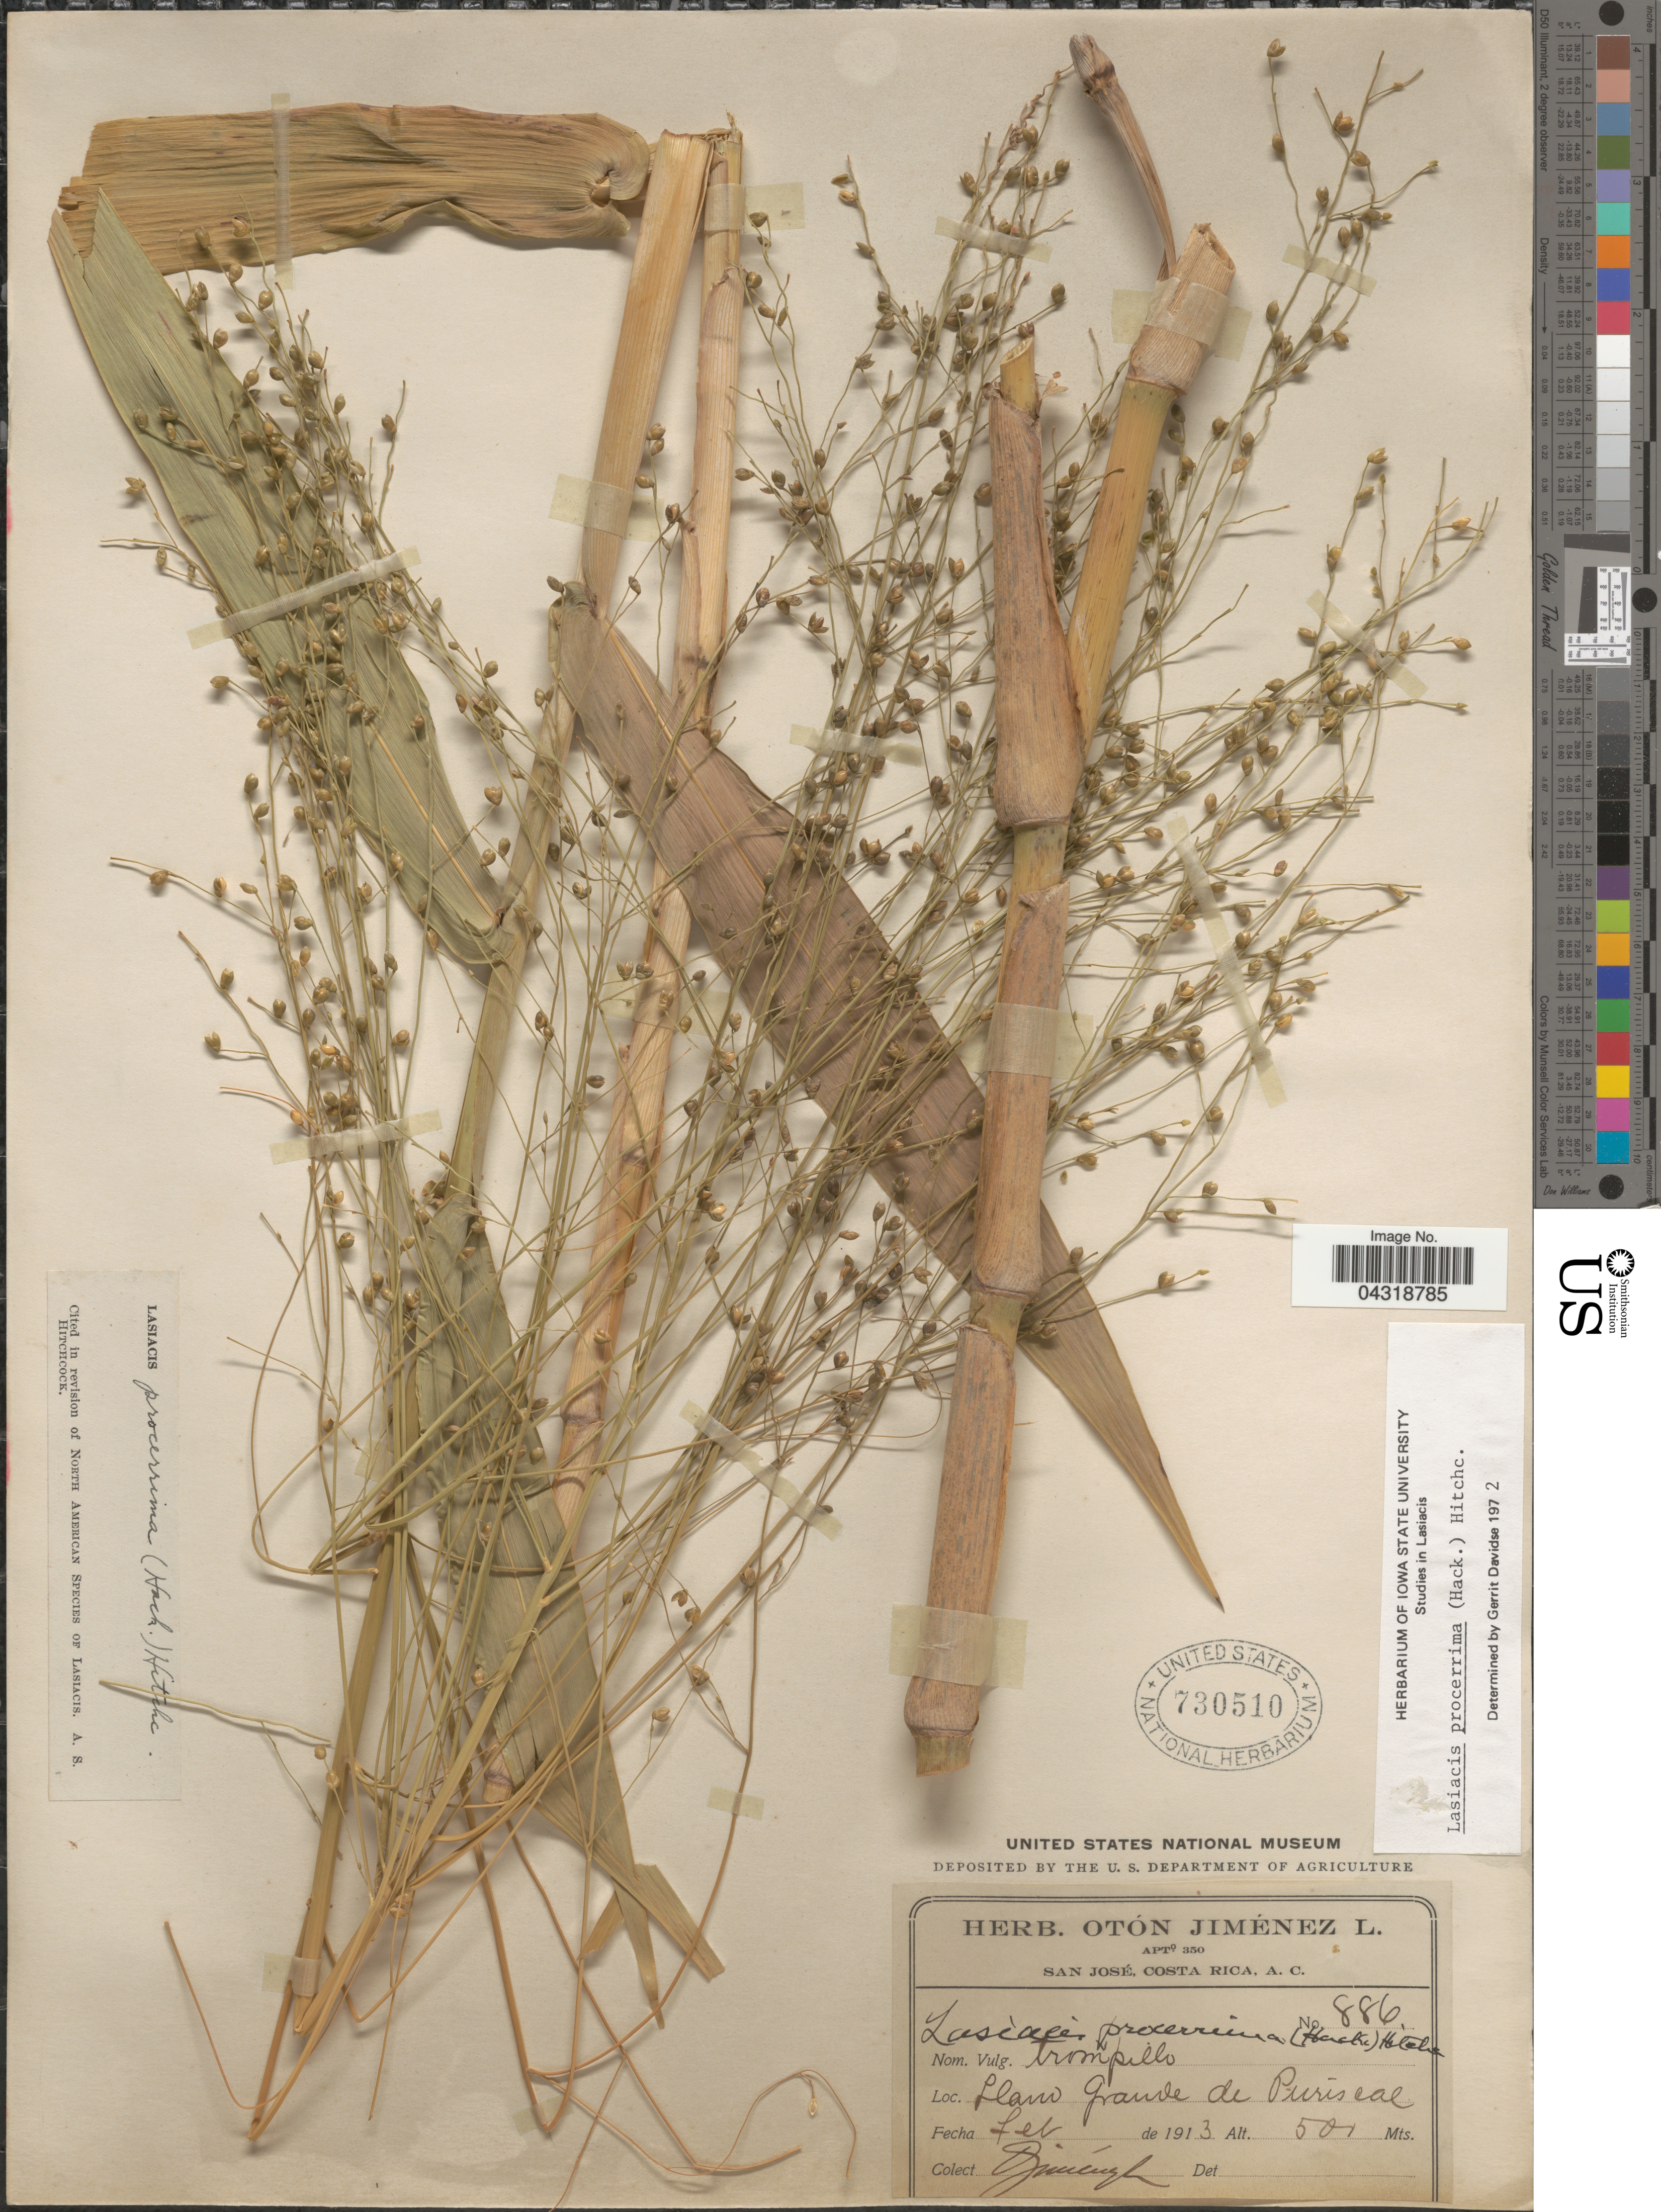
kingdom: Plantae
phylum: Tracheophyta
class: Liliopsida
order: Poales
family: Poaceae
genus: Lasiacis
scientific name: Lasiacis procerrima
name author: (Hack.) Hitchc.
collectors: O. Jimenez L.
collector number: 886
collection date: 1913-02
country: Costa Rica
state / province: San José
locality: Llano Grande de Puríscal.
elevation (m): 501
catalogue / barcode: US 730510